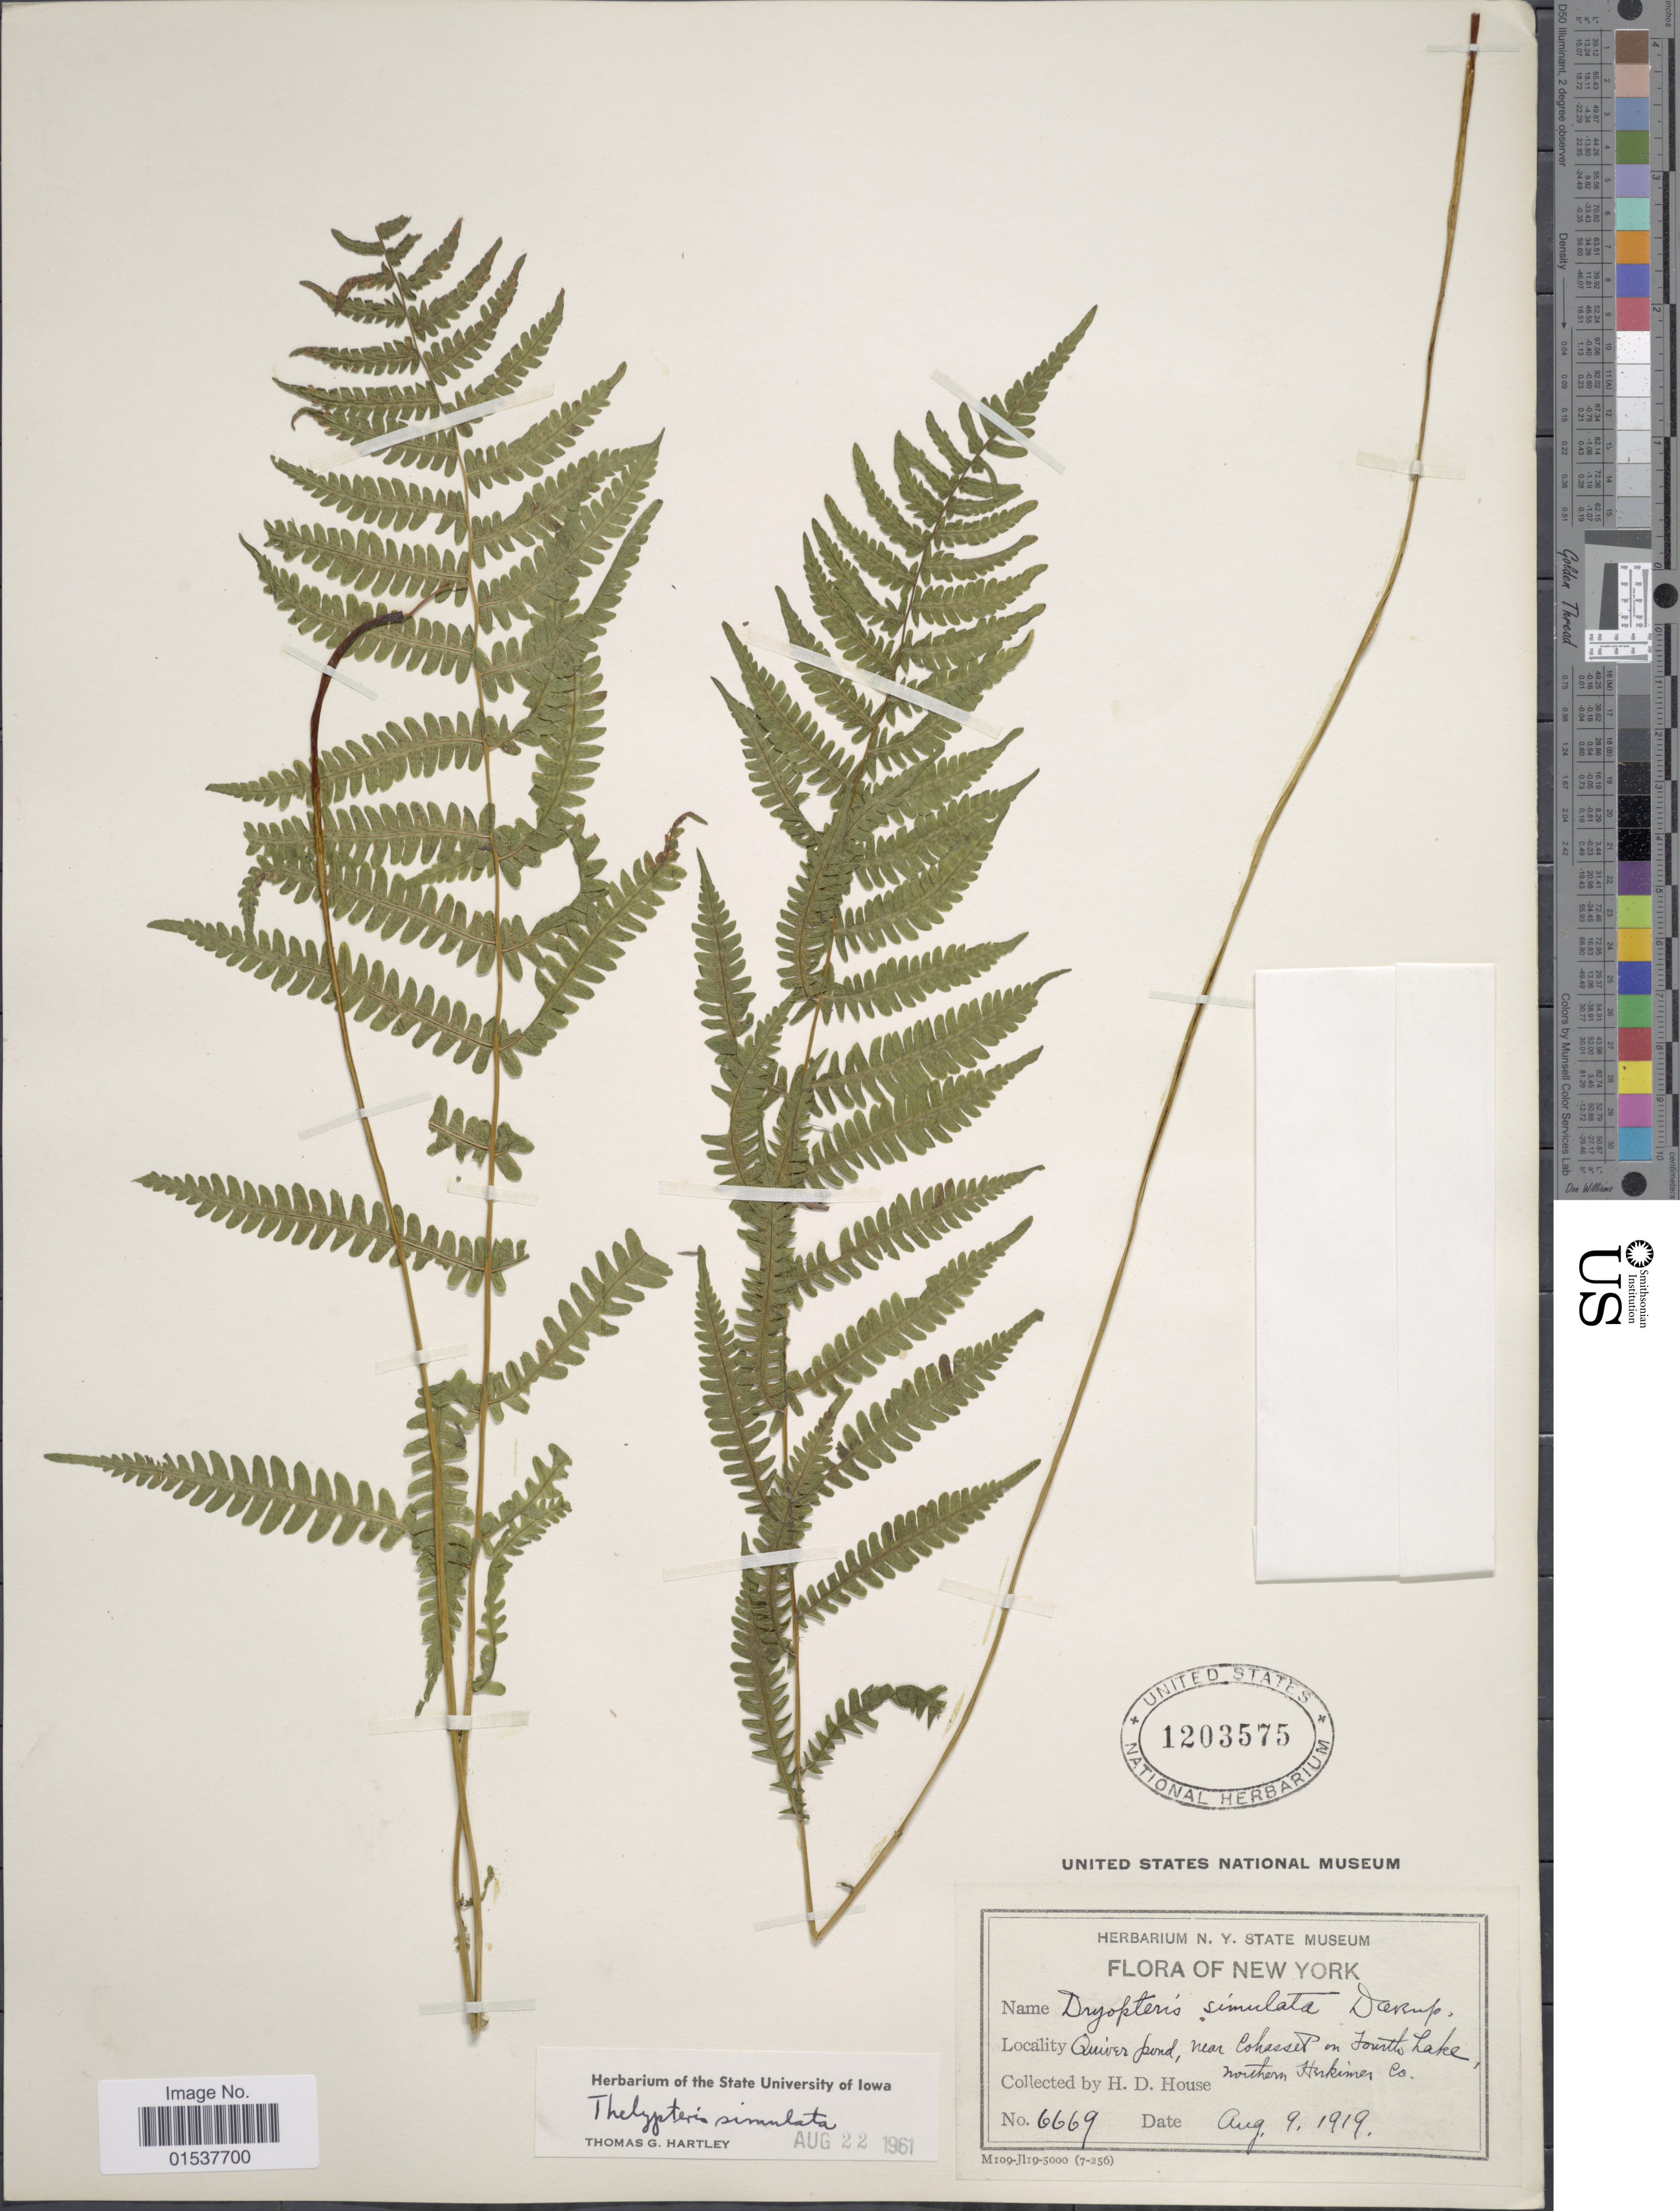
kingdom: Plantae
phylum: Tracheophyta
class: Polypodiopsida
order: Polypodiales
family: Thelypteridaceae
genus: Parathelypteris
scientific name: Parathelypteris simulata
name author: (Davenp.) Holttum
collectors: H. D. House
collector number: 6669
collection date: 1919-08-09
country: United States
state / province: New York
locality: Quiver pond, near Cohasset on Fourth Lake, northern Herkimer Co.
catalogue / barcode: US 1203575